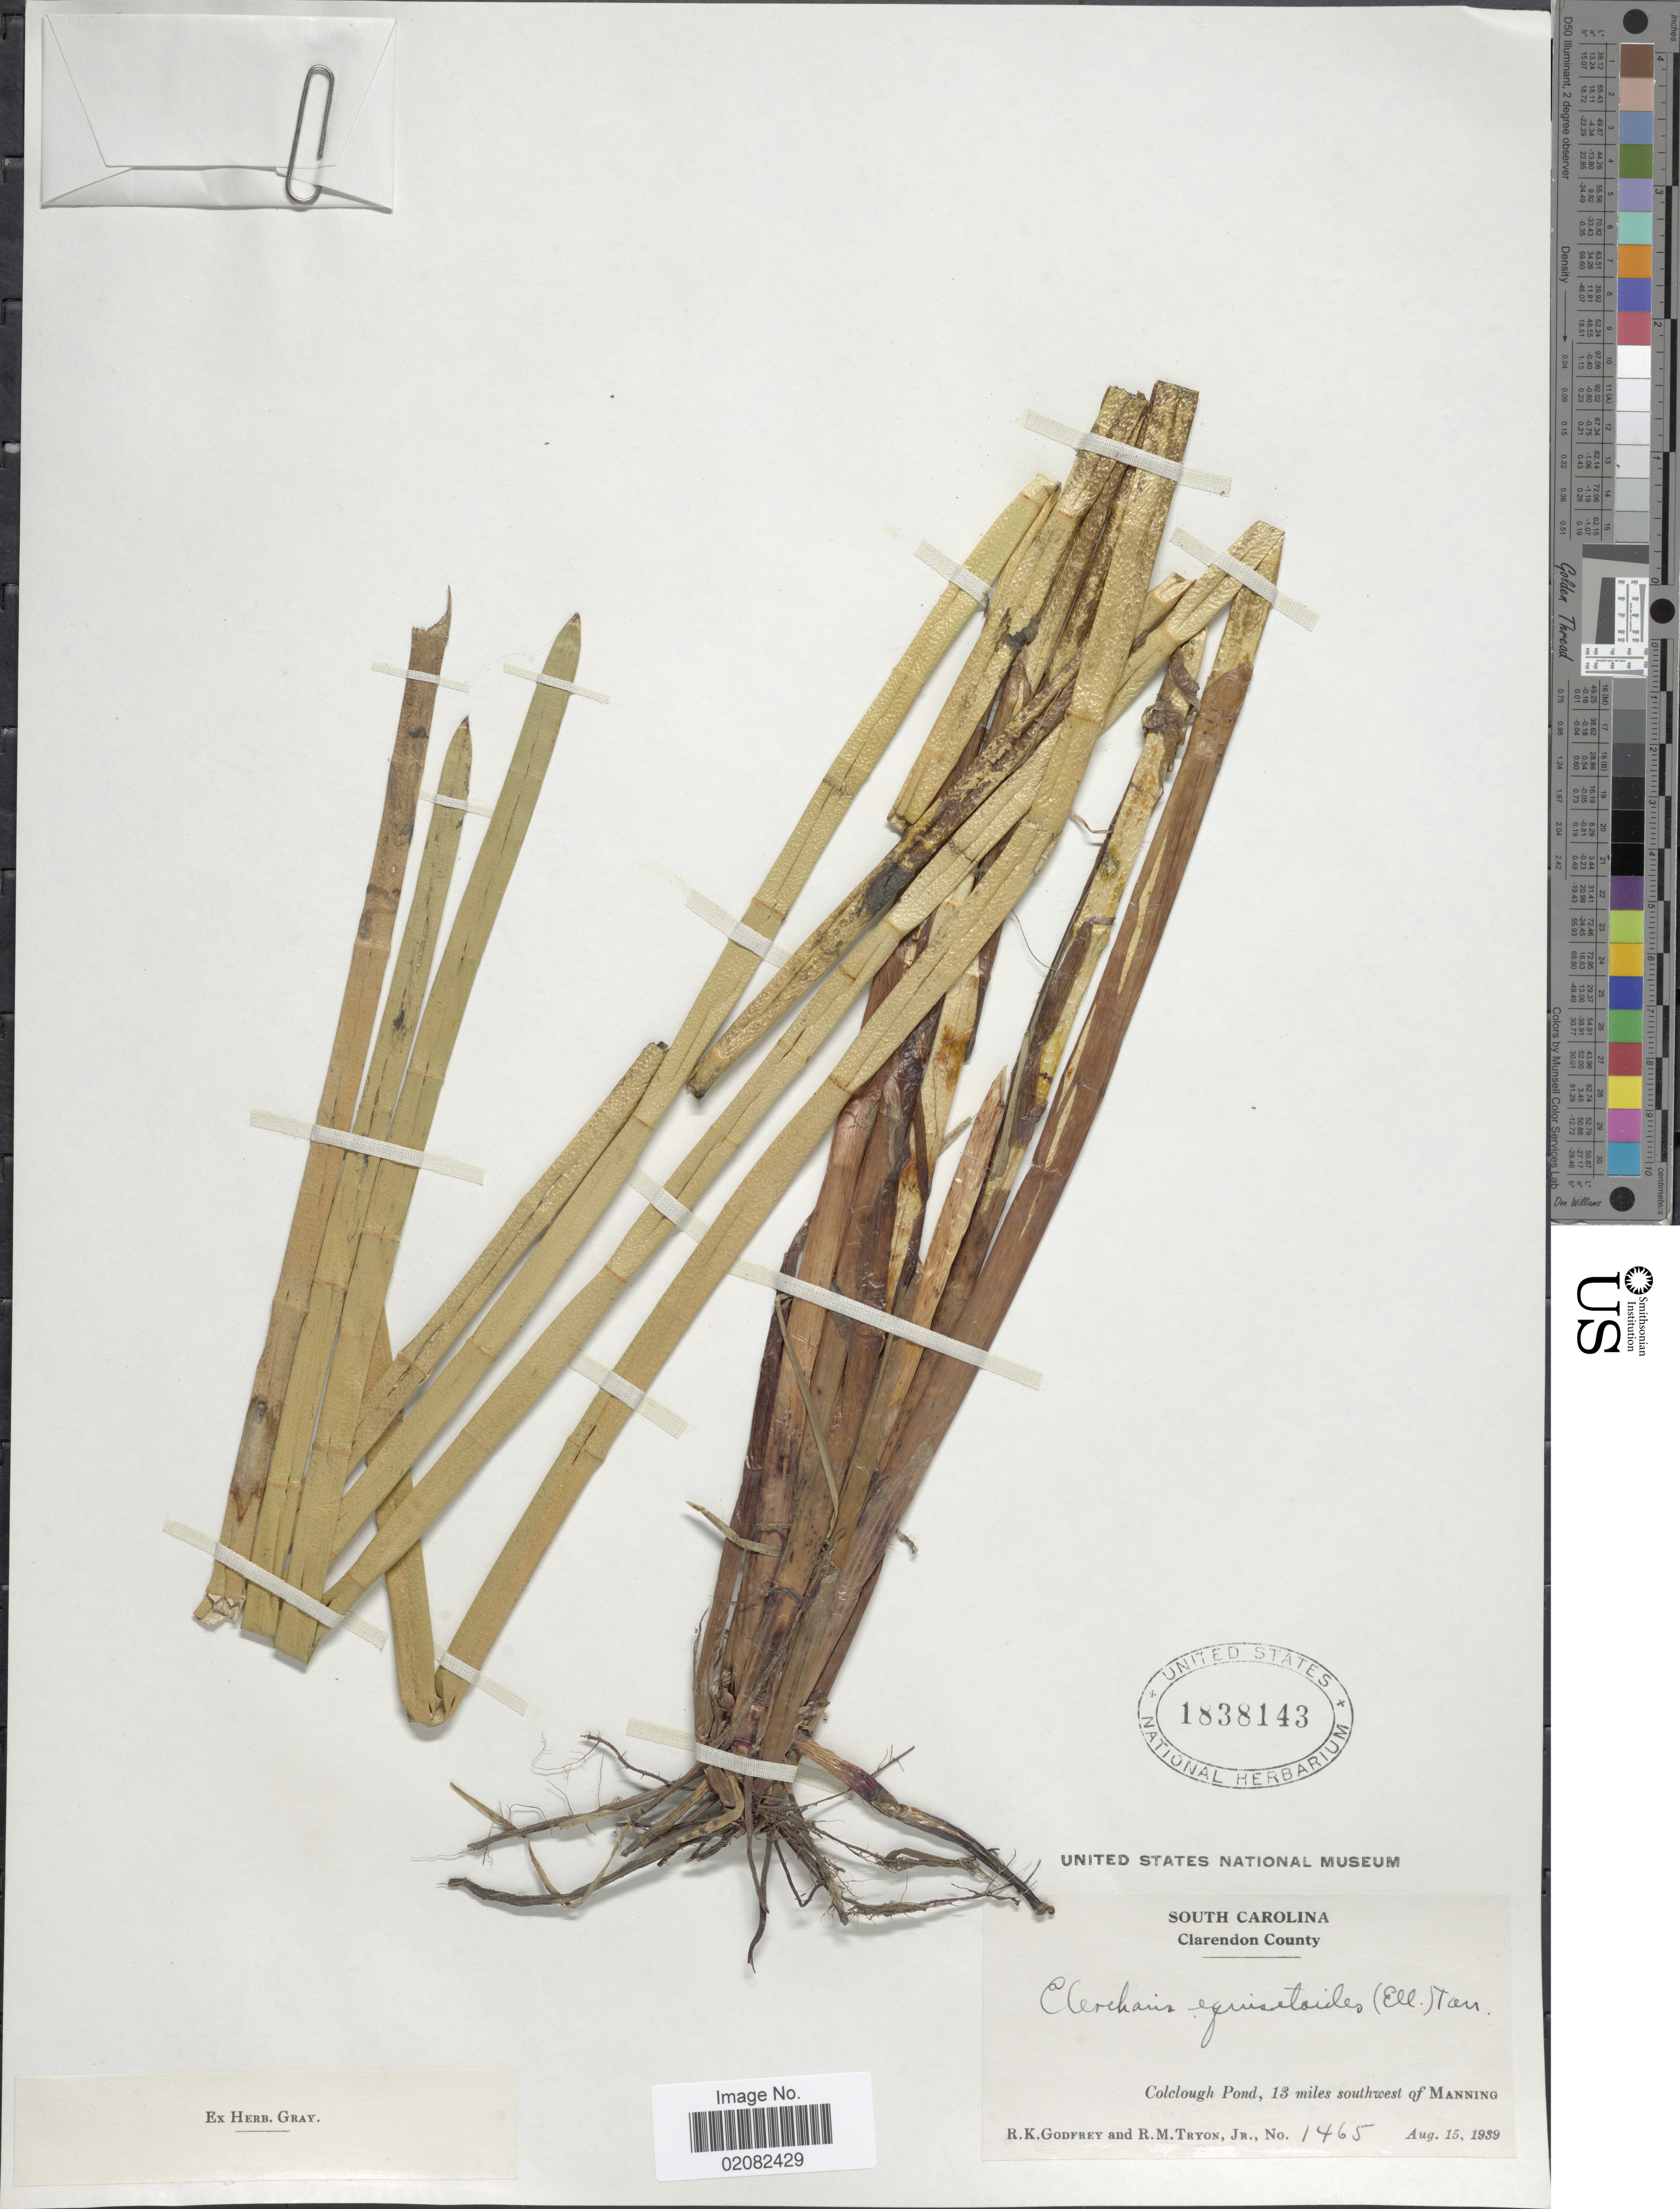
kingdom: Plantae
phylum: Tracheophyta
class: Liliopsida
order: Poales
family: Cyperaceae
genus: Eleocharis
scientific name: Eleocharis equisetoides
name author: (Elliott) Torr.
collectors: R. K. Godfrey & R. M. Tryon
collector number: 1465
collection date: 1939-08-15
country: United States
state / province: South Carolina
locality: Clarendon County, Colcough Pond, 13 miles southwest of Manning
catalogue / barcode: US 1838143